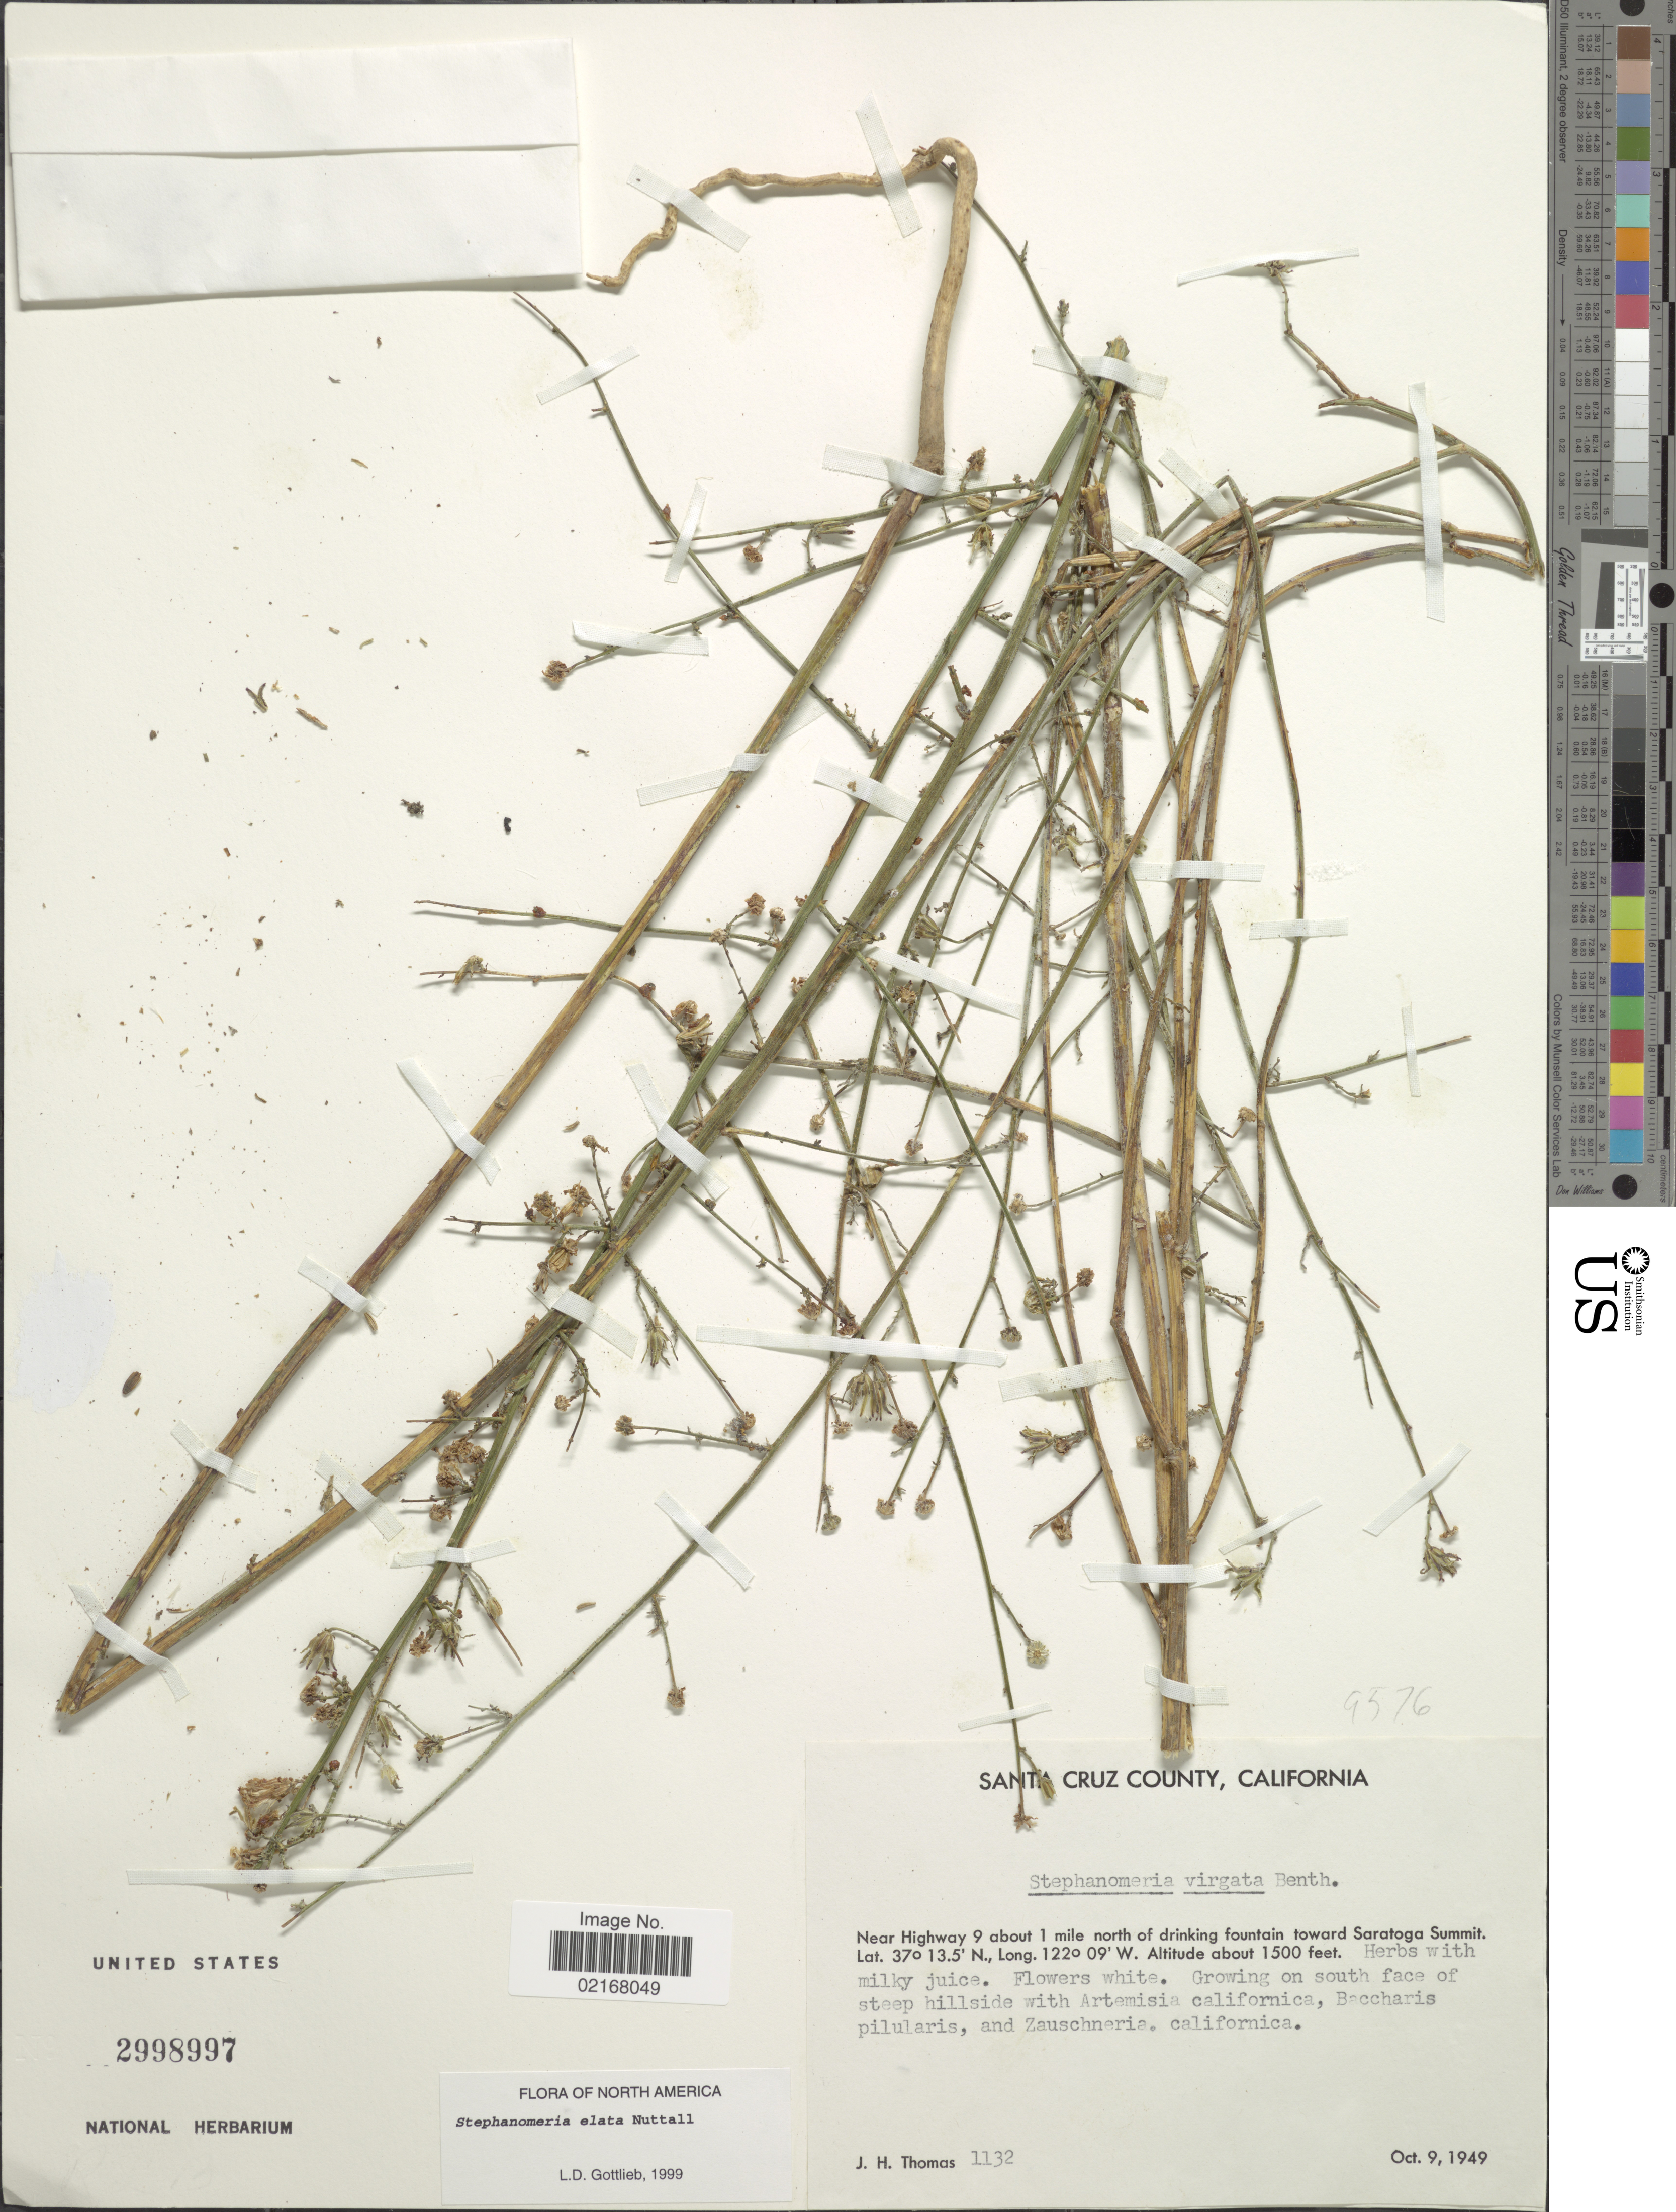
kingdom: Plantae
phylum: Tracheophyta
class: Magnoliopsida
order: Asterales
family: Asteraceae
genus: Stephanomeria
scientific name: Stephanomeria elata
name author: Nutt.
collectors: J. H. Thomas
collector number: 1132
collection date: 1949-10-09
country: United States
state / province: California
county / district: Santa Cruz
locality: Santa Cruz County, California. Near Highway 9 about 1 mile north of drinking fountain toward Saratoga Summit.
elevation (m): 457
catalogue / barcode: US 2998997